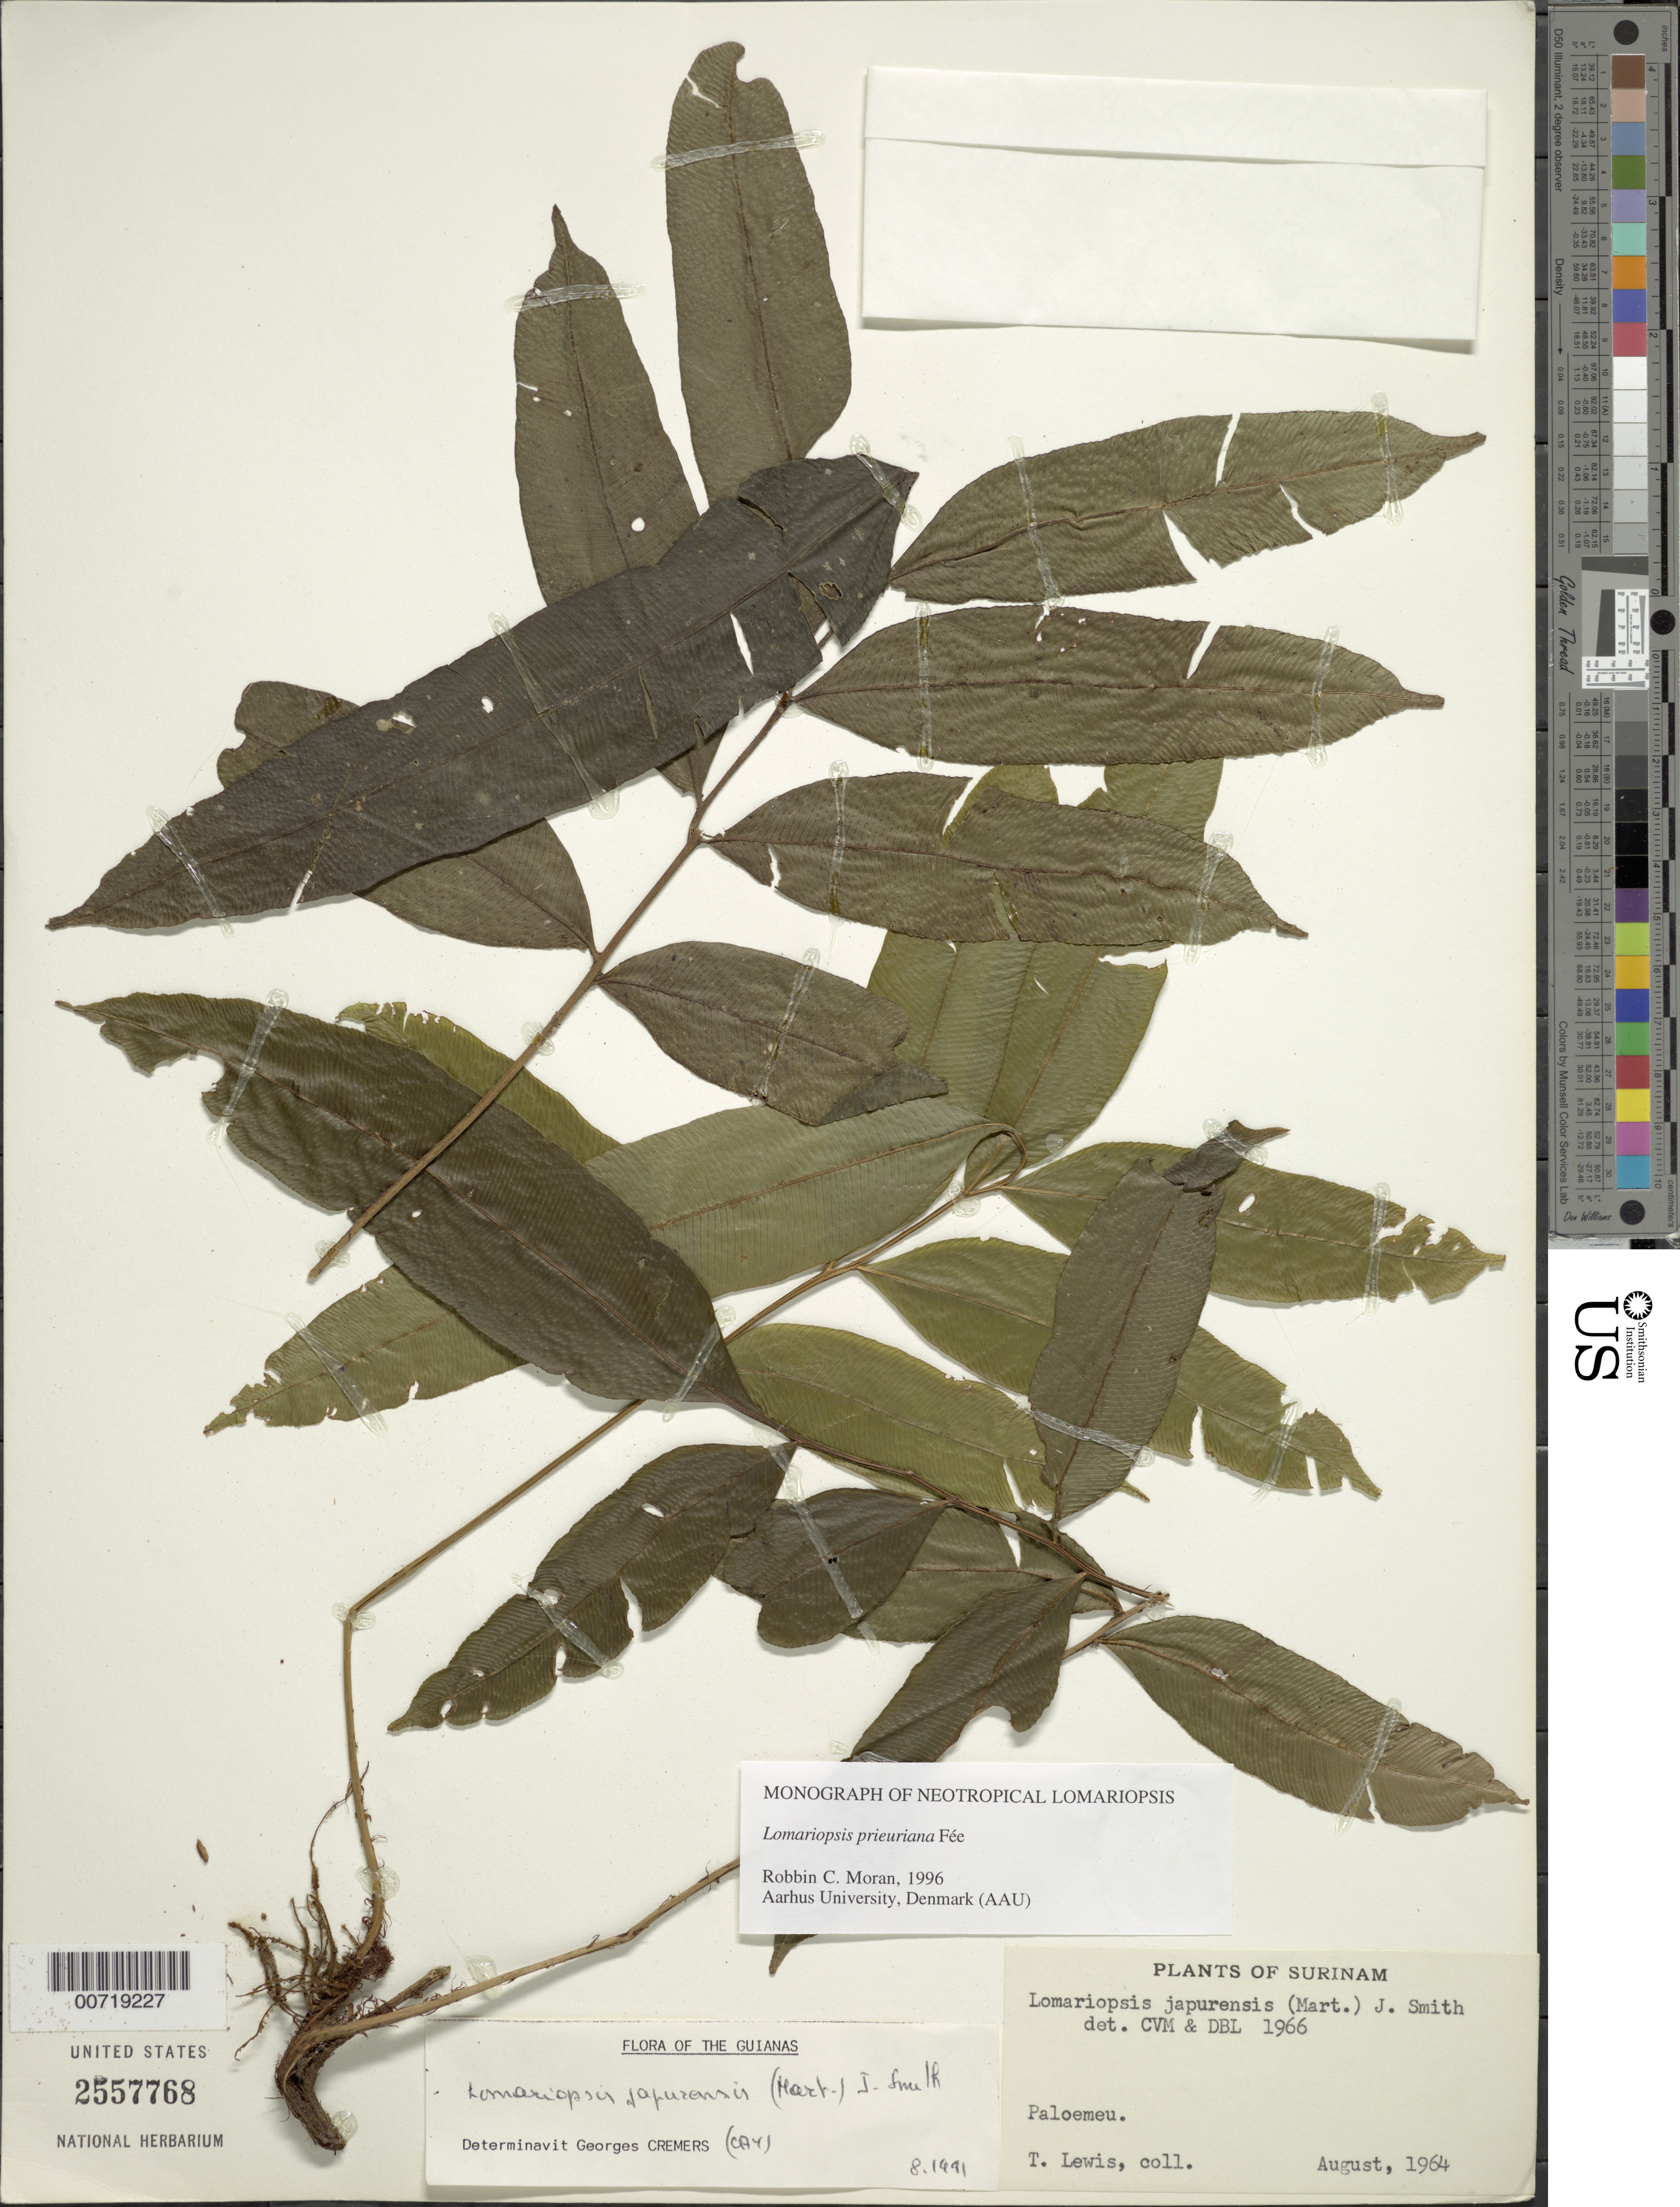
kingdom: Plantae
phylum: Tracheophyta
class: Polypodiopsida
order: Polypodiales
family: Lomariopsidaceae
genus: Lomariopsis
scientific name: Lomariopsis prieuriana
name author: Fée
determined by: Moran, R. C.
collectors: T. Lewis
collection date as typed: Aug-64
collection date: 1964-08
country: Suriname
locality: Paloemeu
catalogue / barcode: US 2557768